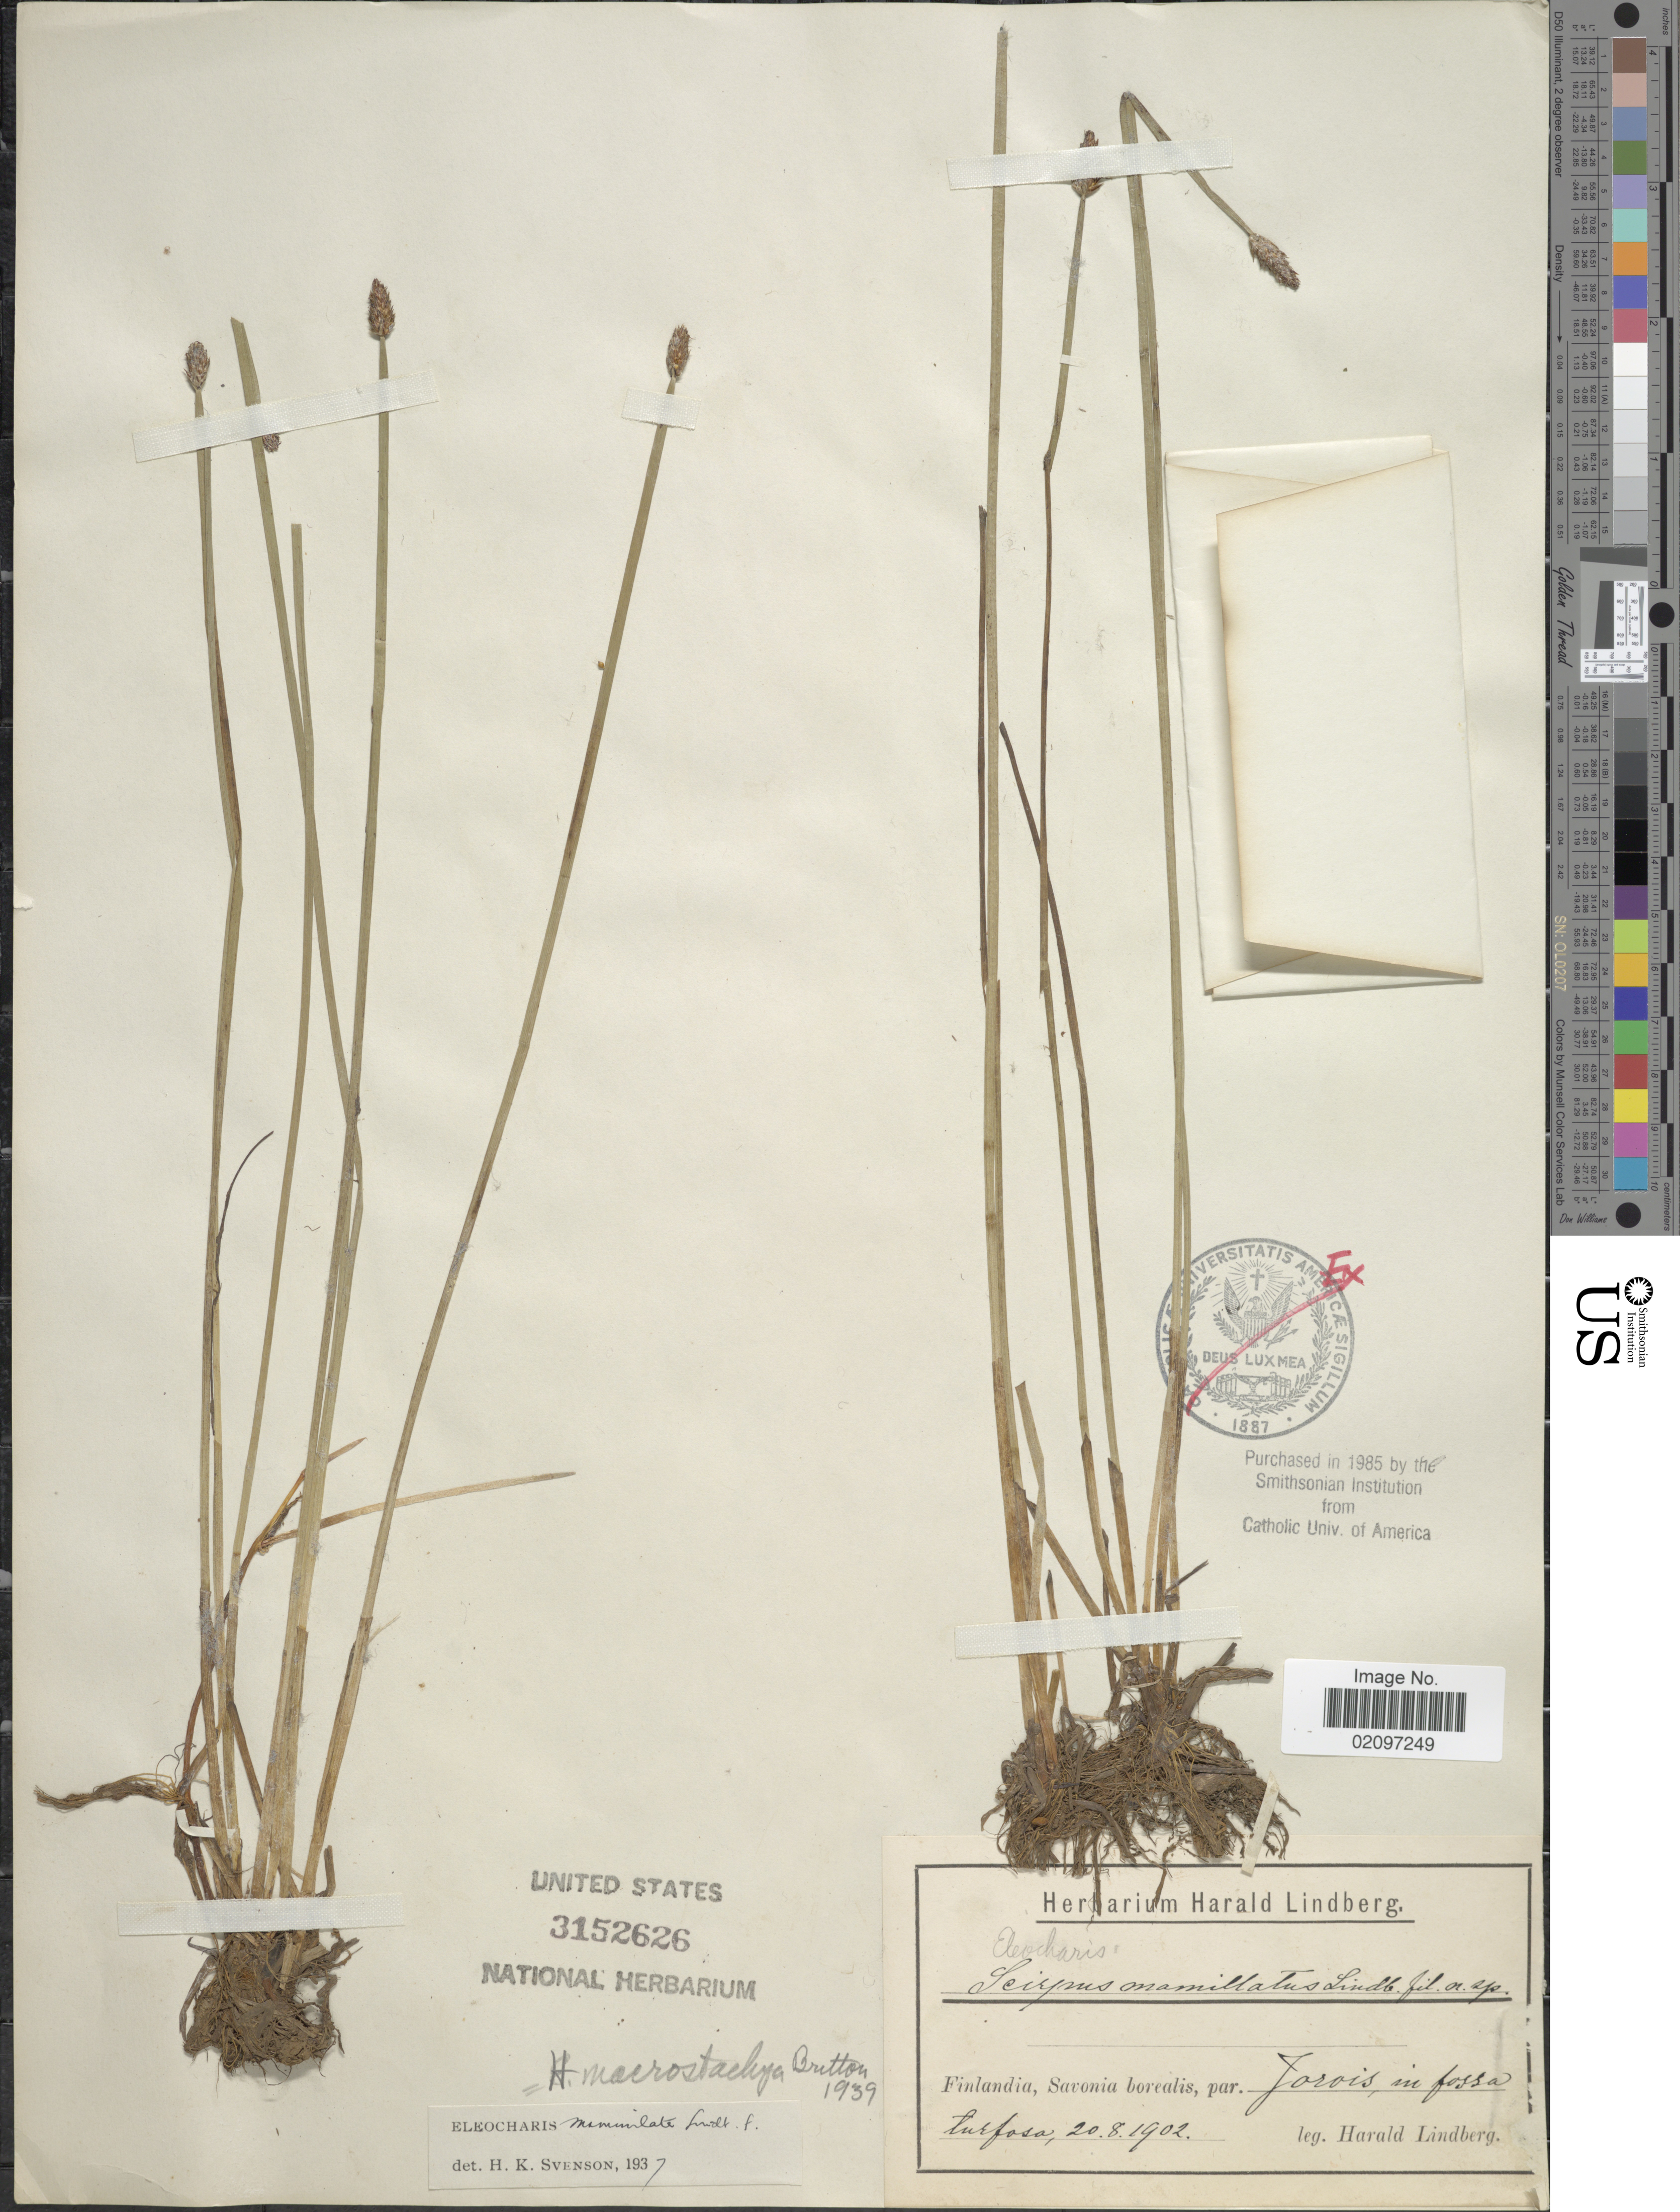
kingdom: Plantae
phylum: Tracheophyta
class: Liliopsida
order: Poales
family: Cyperaceae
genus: Eleocharis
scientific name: Eleocharis mamillata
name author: (H. Lindb.) H. Lindb.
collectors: H. Lindberg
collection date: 1902-08-20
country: Finland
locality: Finlandia, Savonia borealis, par Jorois in fossa turfosa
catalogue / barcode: US 3152626